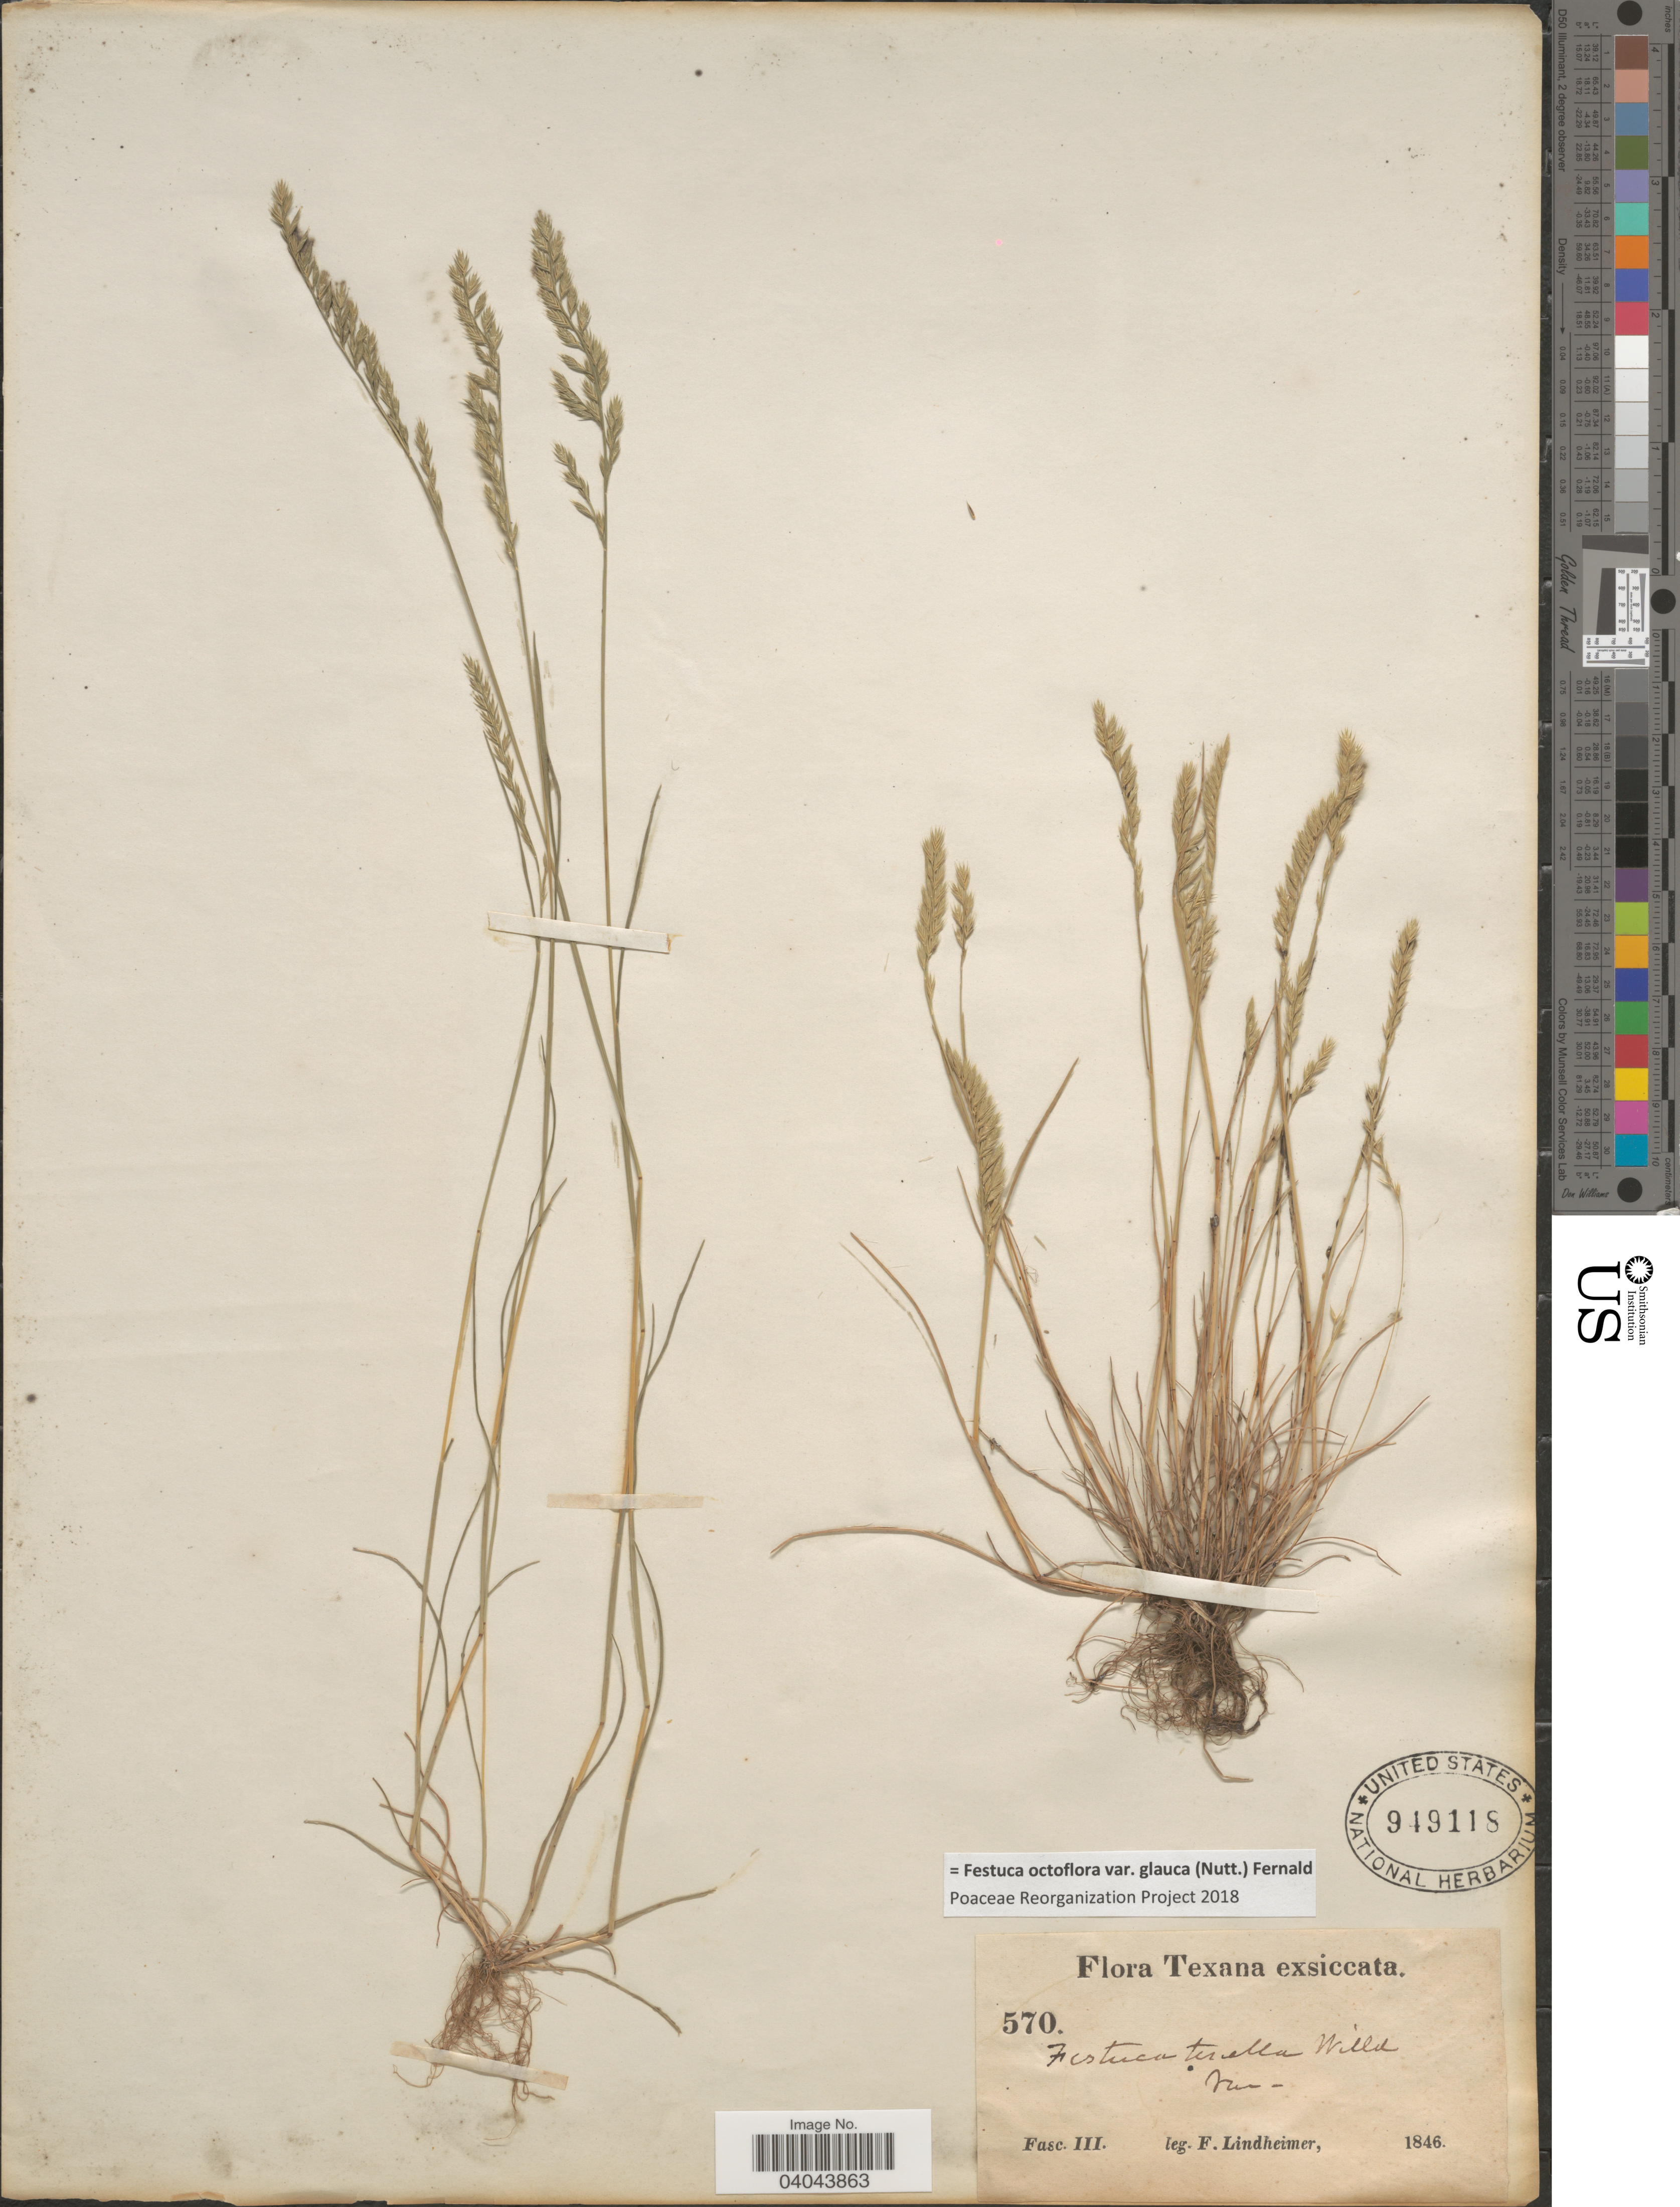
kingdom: Plantae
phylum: Tracheophyta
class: Liliopsida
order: Poales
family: Poaceae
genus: Festuca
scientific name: Festuca octoflora var. glauca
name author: (Nutt.) Fernald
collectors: F. Lindheimer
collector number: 570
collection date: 1846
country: United States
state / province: Texas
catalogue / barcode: US 949118